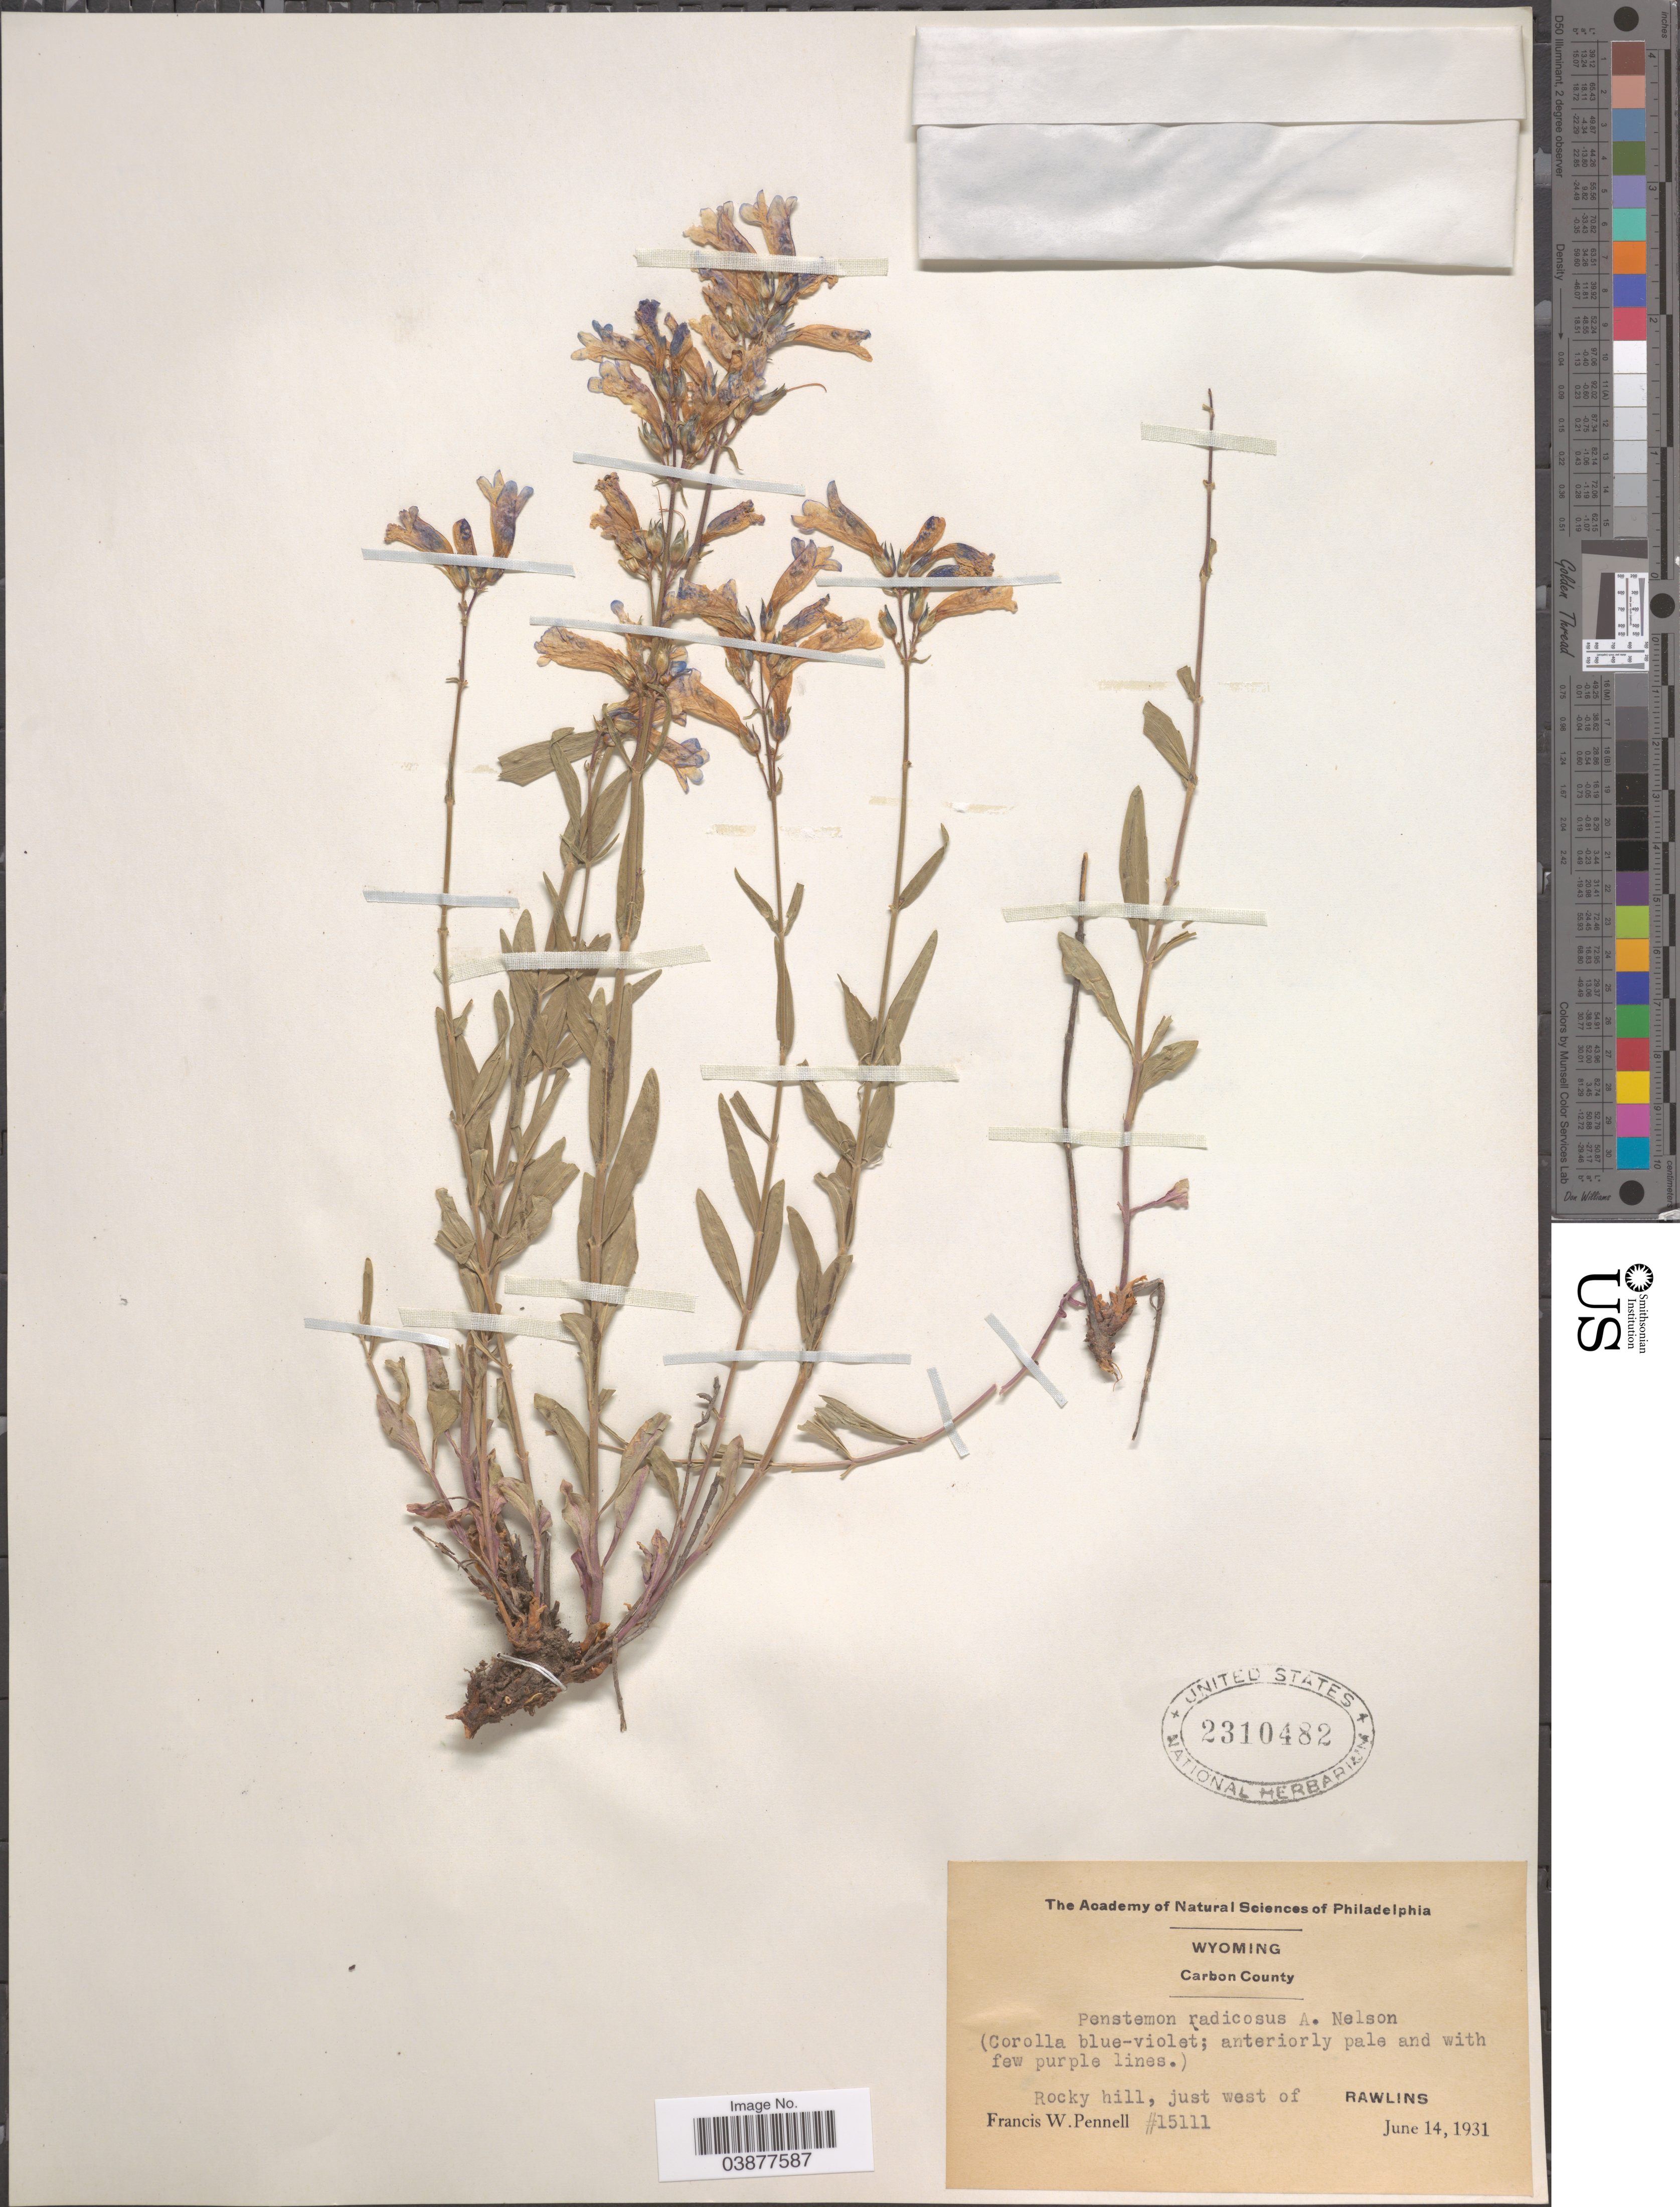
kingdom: Plantae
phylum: Tracheophyta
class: Magnoliopsida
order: Lamiales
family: Plantaginaceae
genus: Penstemon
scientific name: Penstemon radicosus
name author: A. Nelson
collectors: F. W. Pennell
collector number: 15111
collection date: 1931-06-14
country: United States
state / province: Wyoming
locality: Carbon County. Rocky hills, just west of Rawlins.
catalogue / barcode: US 2310482